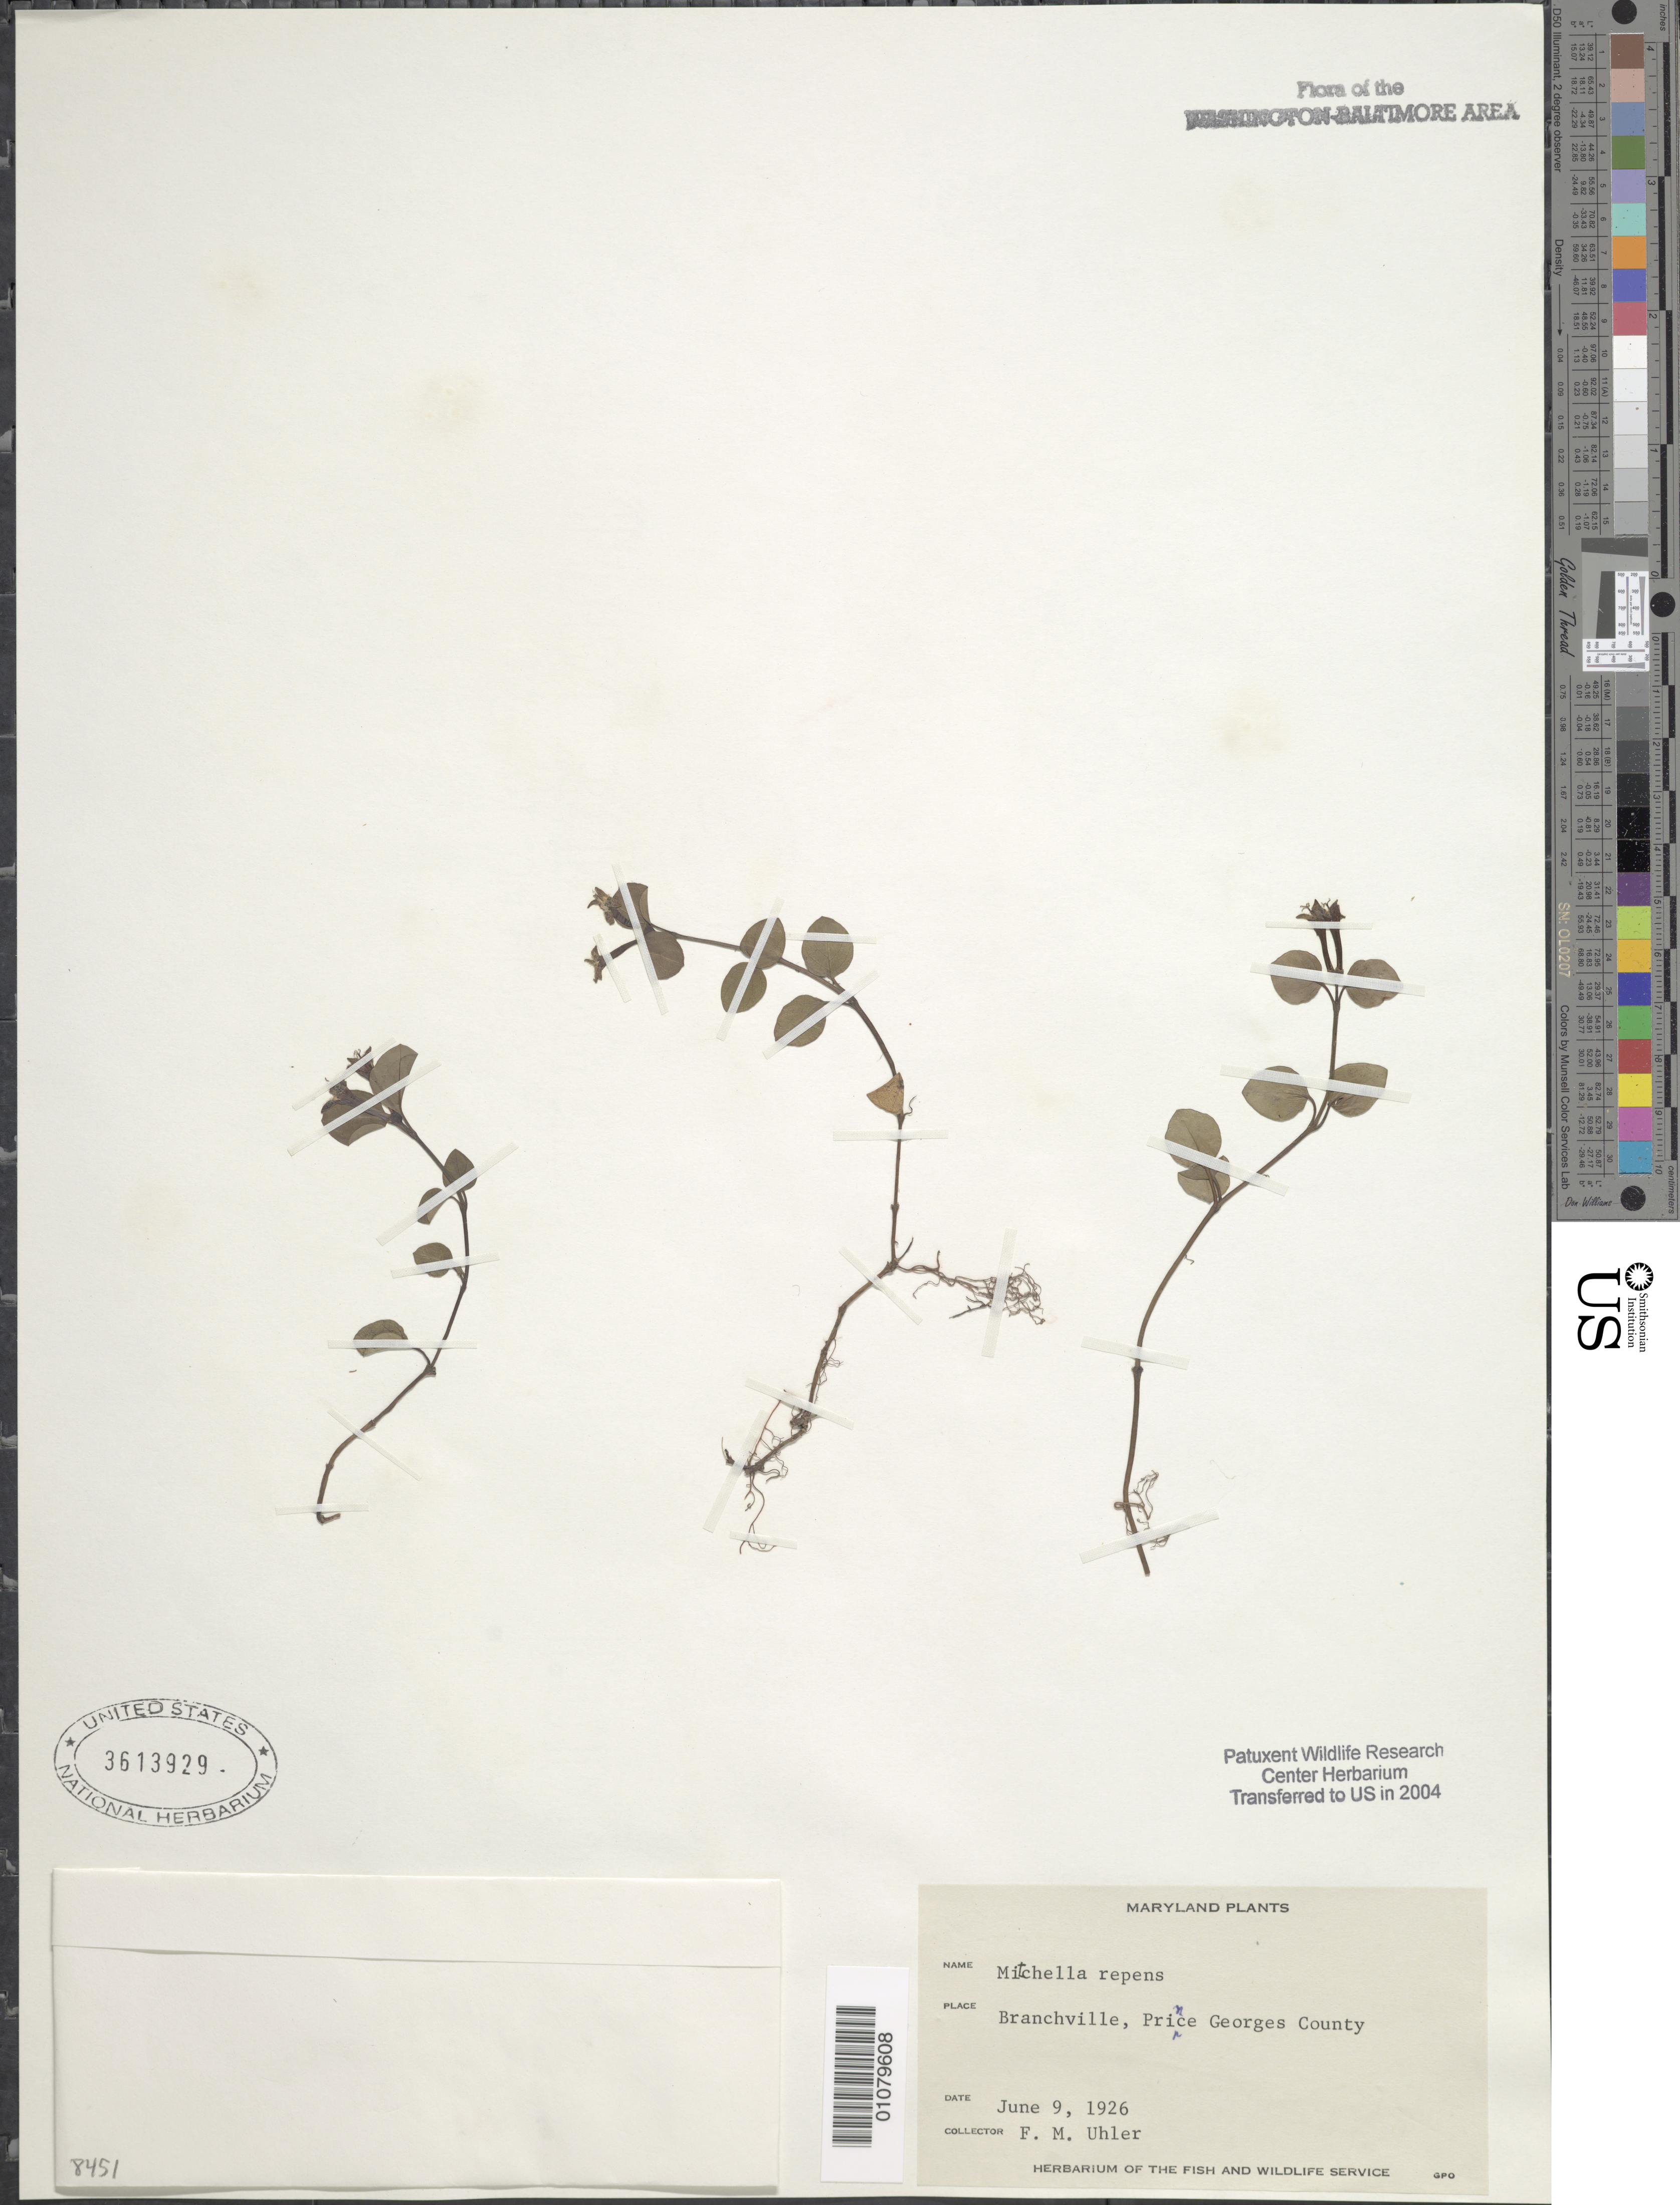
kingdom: Plantae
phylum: Tracheophyta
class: Magnoliopsida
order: Gentianales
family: Rubiaceae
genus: Mitchella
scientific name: Mitchella repens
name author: L.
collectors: F. M. Uhler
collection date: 1926-06-09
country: United States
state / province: Maryland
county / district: Prince George's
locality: Branchville.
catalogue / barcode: US 3613929